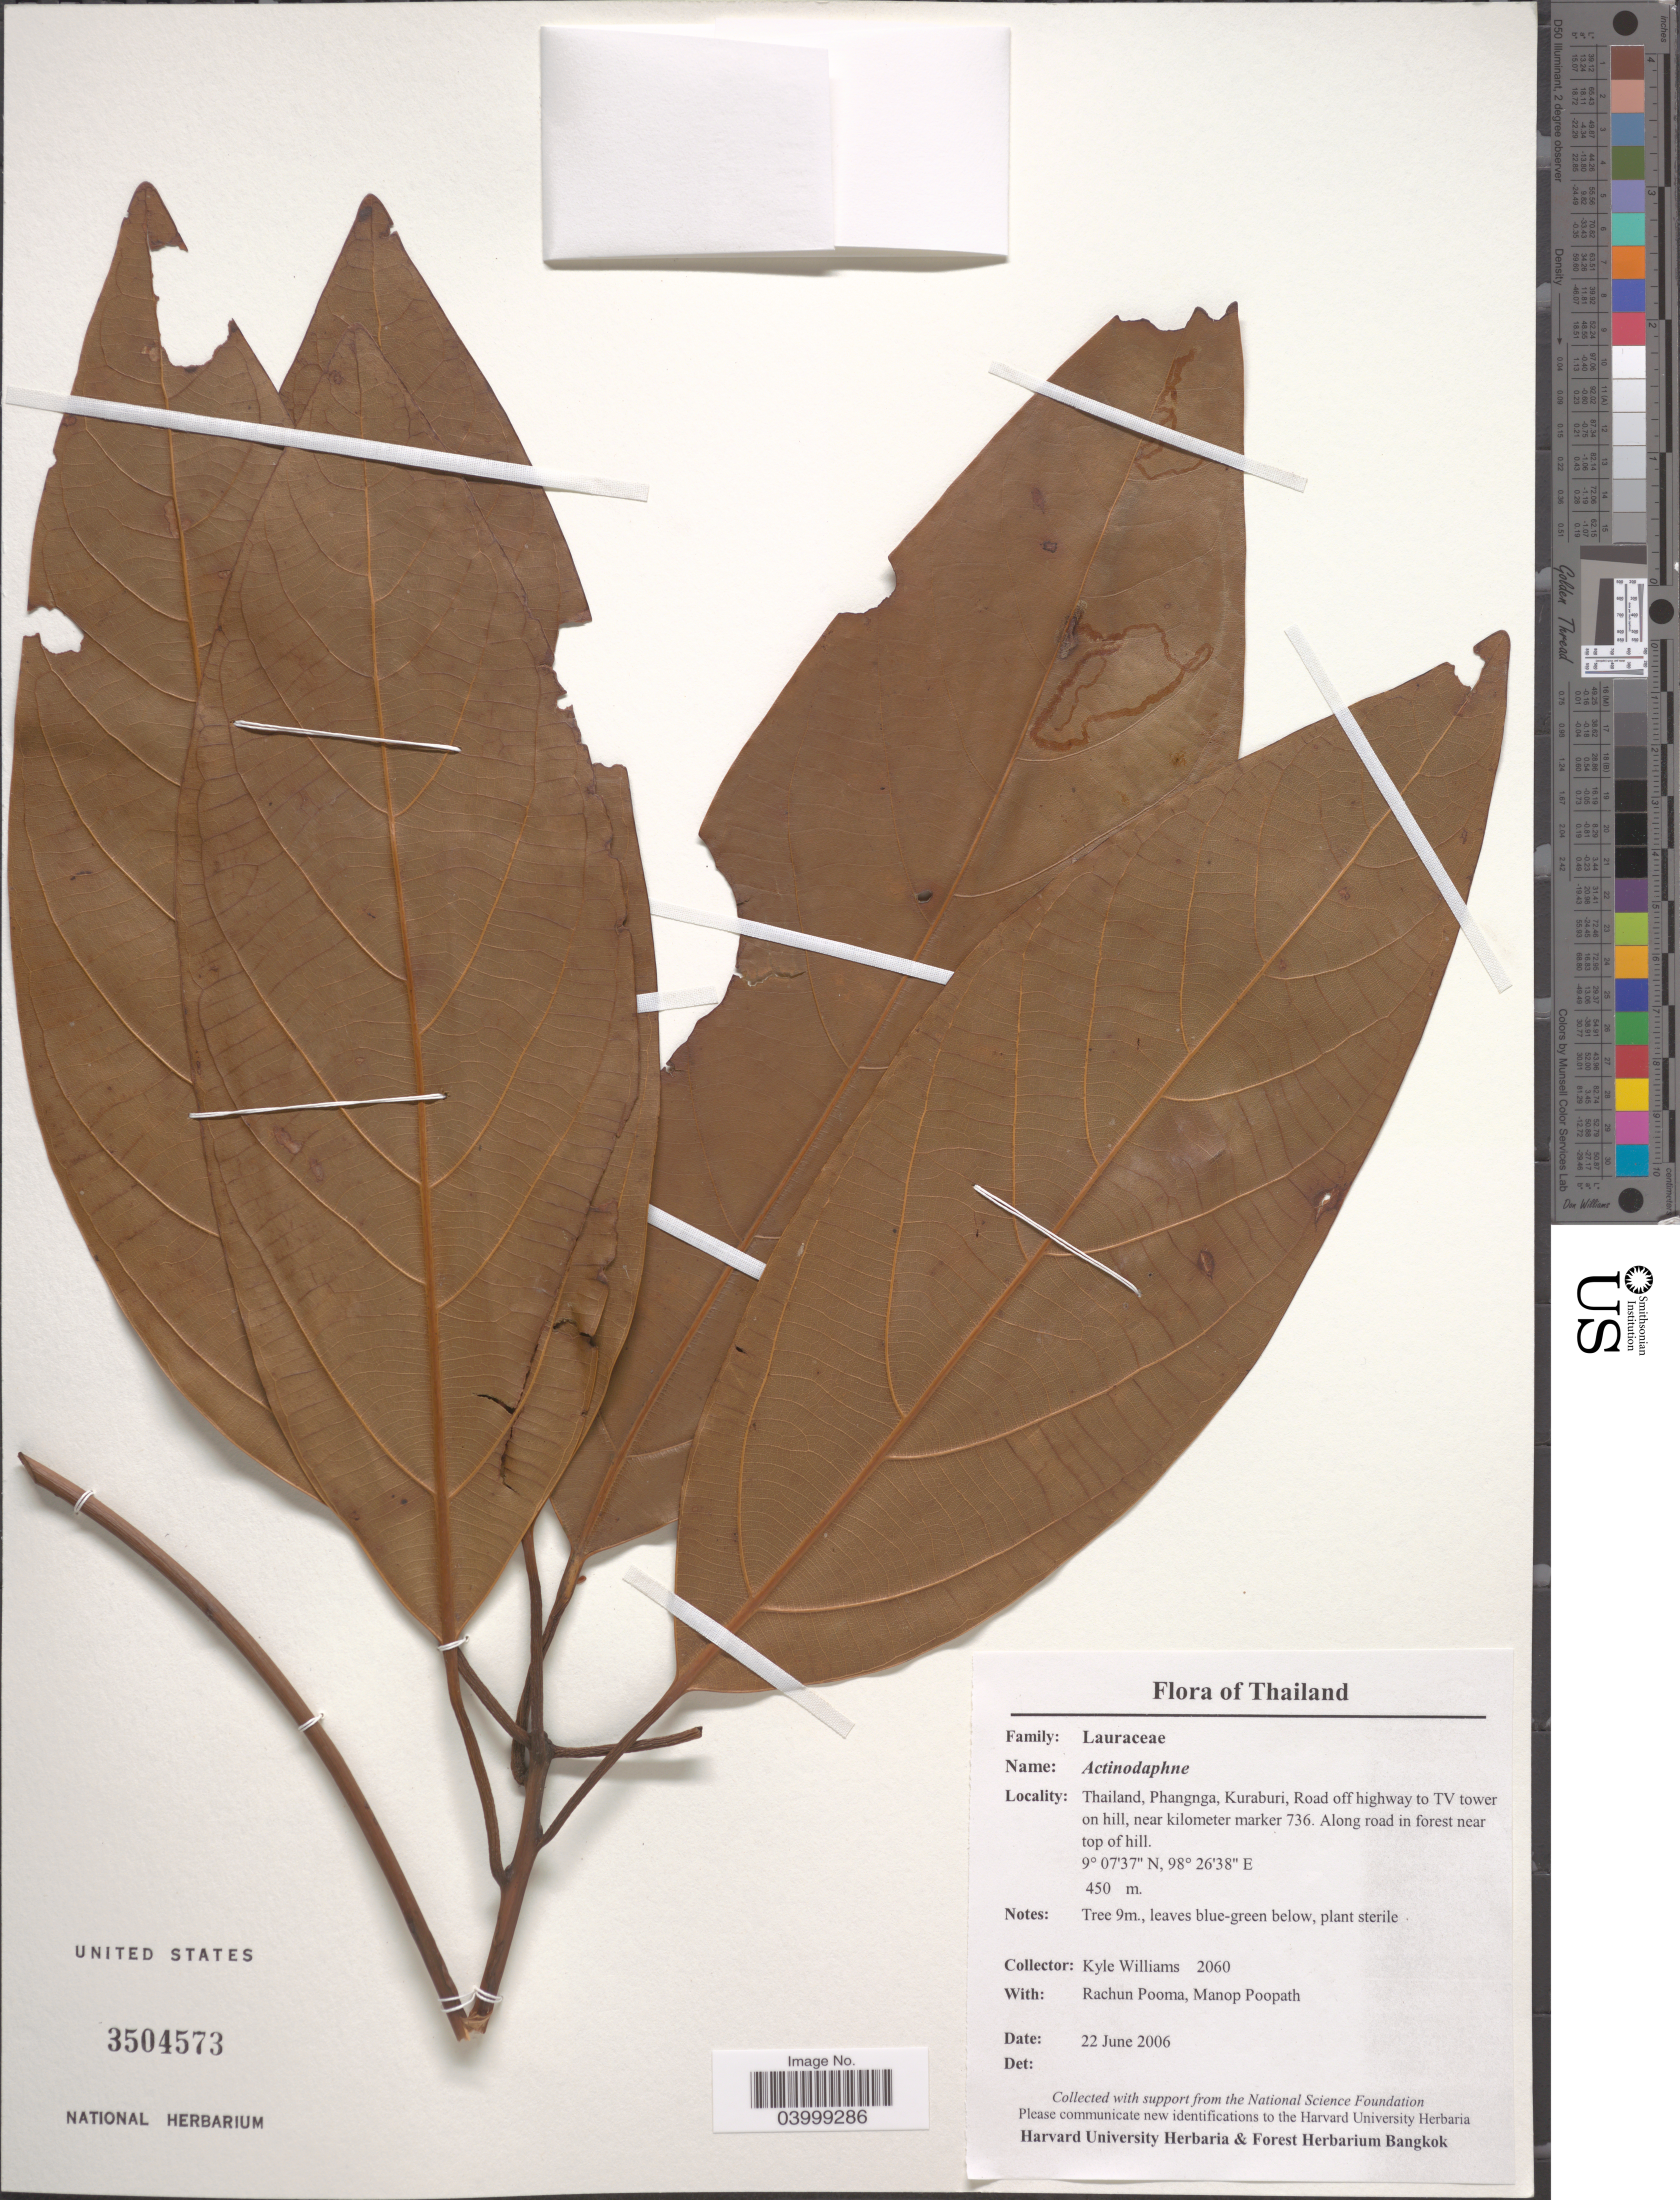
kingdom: Plantae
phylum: Tracheophyta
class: Magnoliopsida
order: Laurales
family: Lauraceae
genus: Actinodaphne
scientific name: Actinodaphne sp.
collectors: K. J. Williams, R. Pooma & M. Poopath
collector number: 2060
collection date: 2006-06-22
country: Thailand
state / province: Phang Nga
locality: Phangnga, Kuraburi, Road off highway to TV tower on hill, near kilometer marker 736. Along road in forest near top of hill.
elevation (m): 450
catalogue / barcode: US 3504573